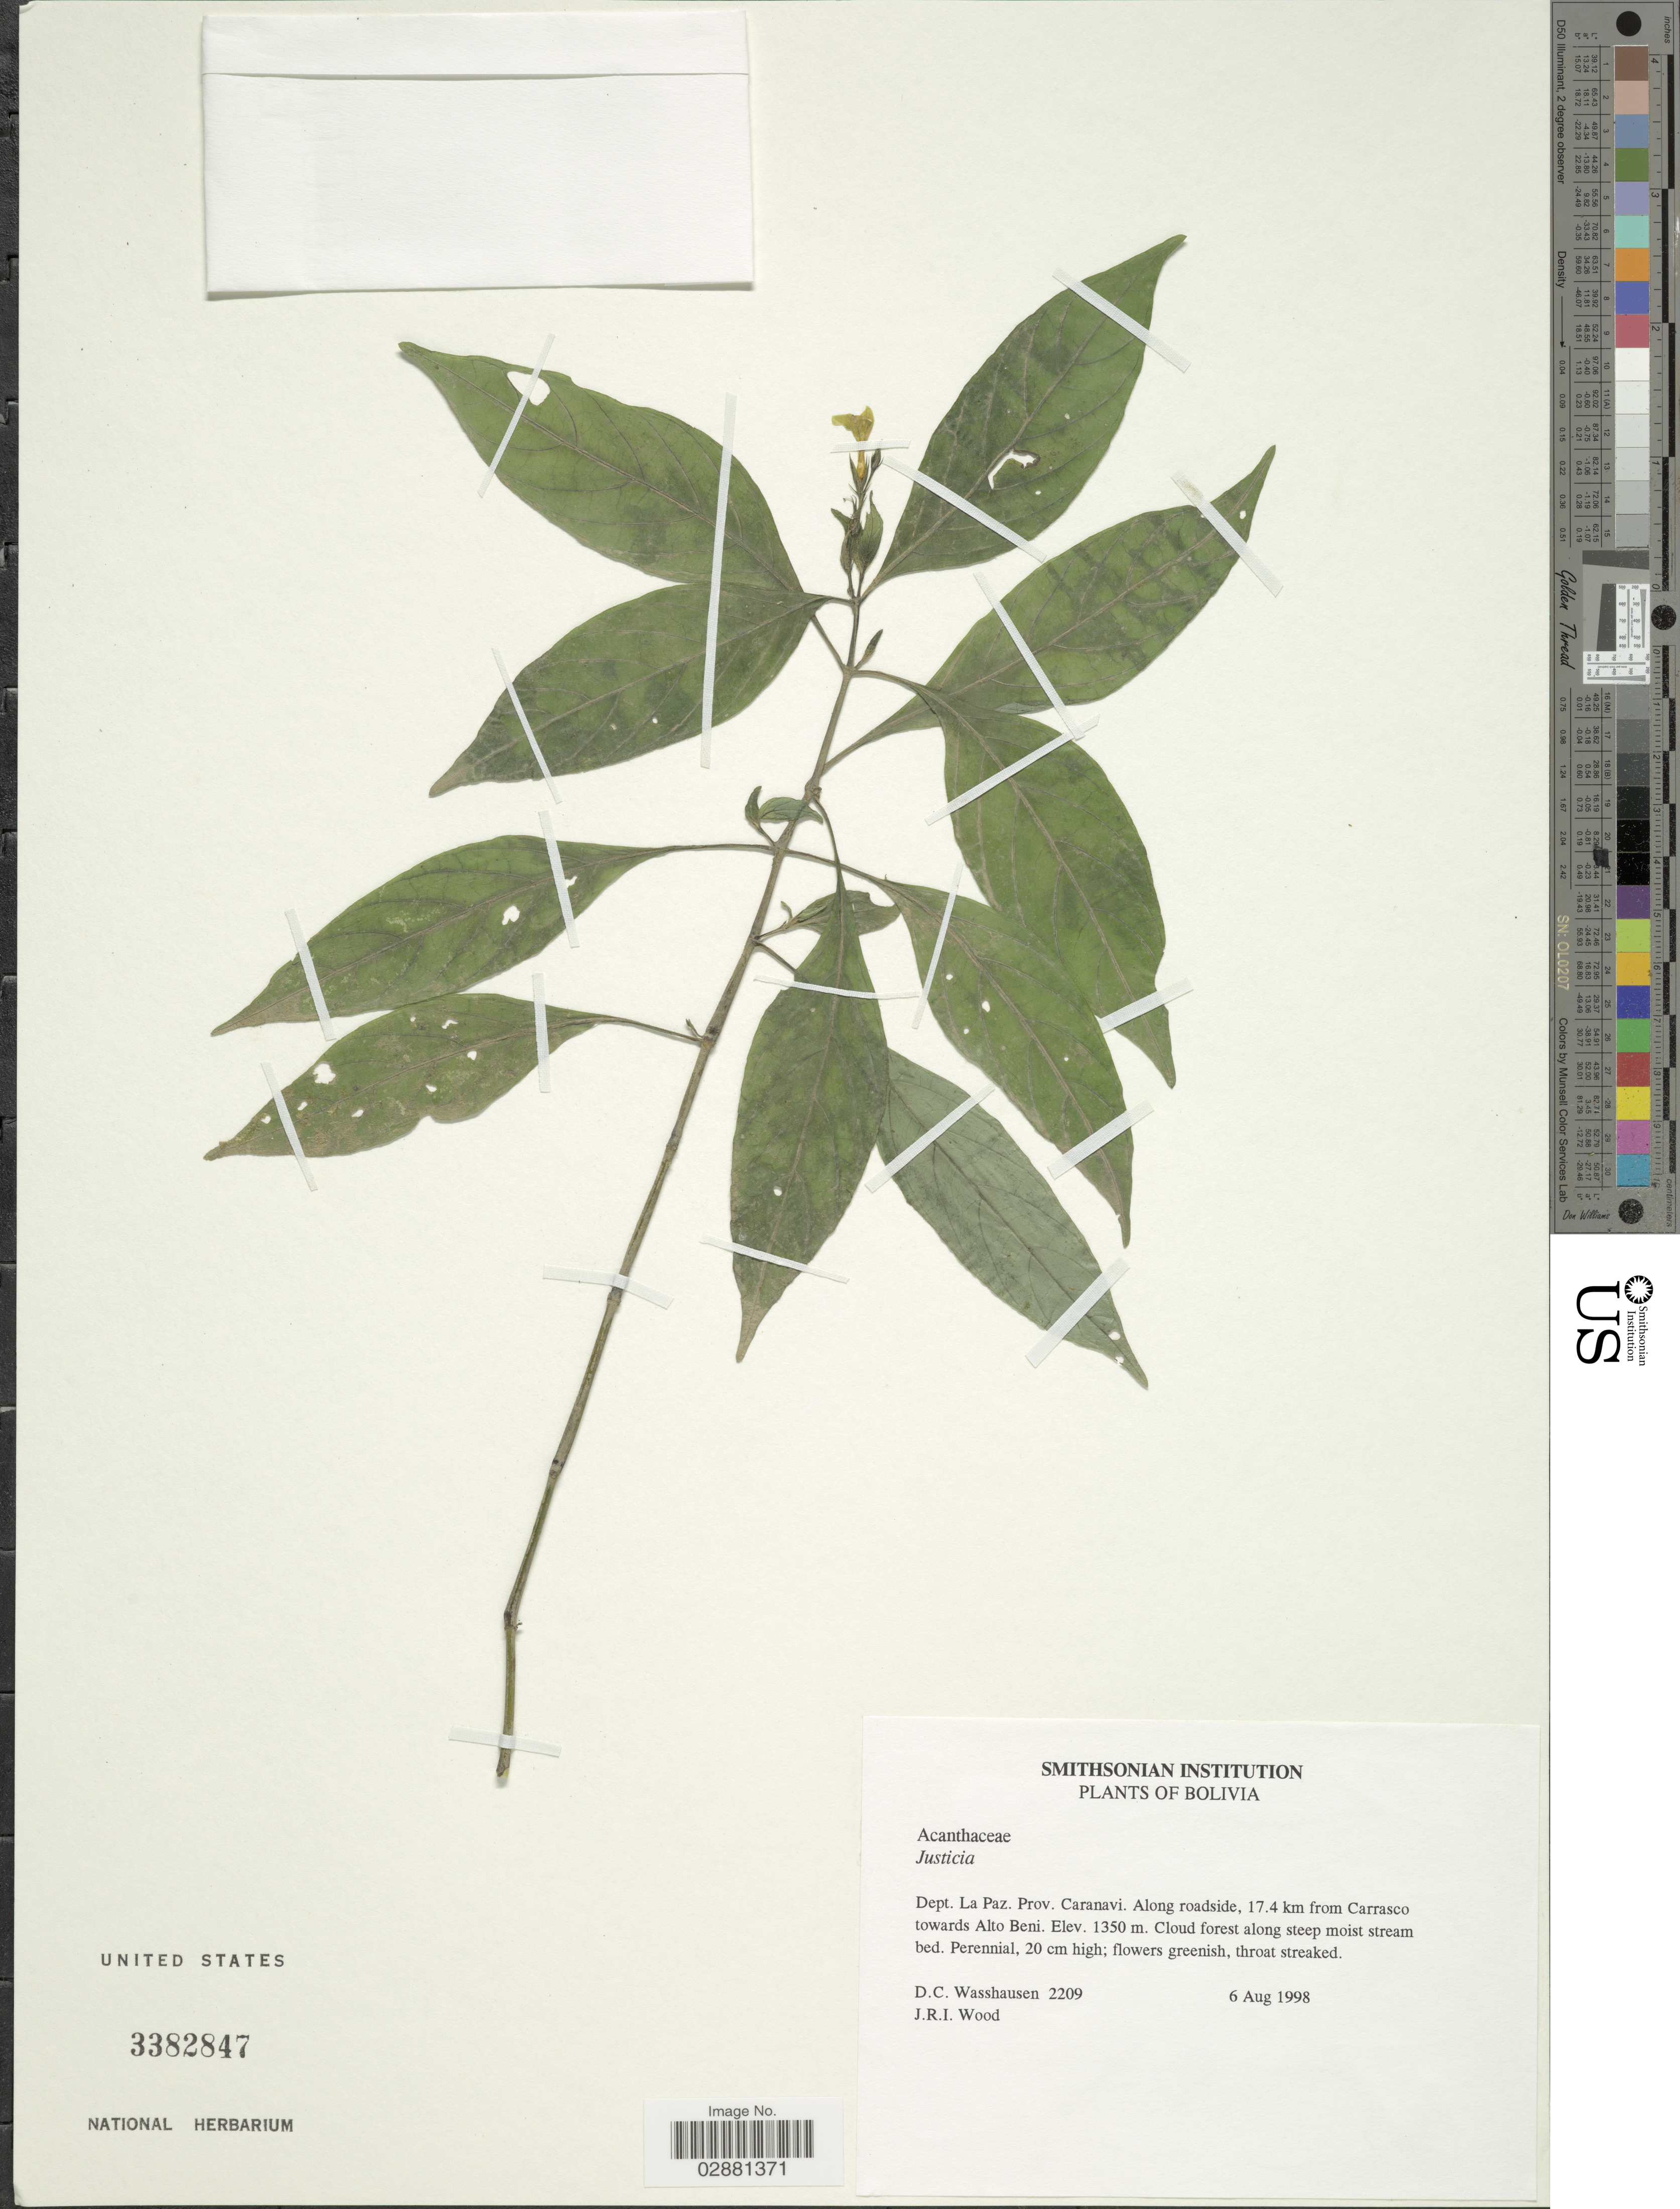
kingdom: Plantae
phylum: Tracheophyta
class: Magnoliopsida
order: Lamiales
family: Acanthaceae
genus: Justicia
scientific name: Justicia sp.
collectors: D. C. Wasshausen & J. R. I. Wood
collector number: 2209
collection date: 1998-08-06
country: Bolivia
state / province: La Paz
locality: Prov. Caranavi, Along roadside, 17.4 km from Carrasco towards Alto Beni.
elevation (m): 1350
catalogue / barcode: US 3382847